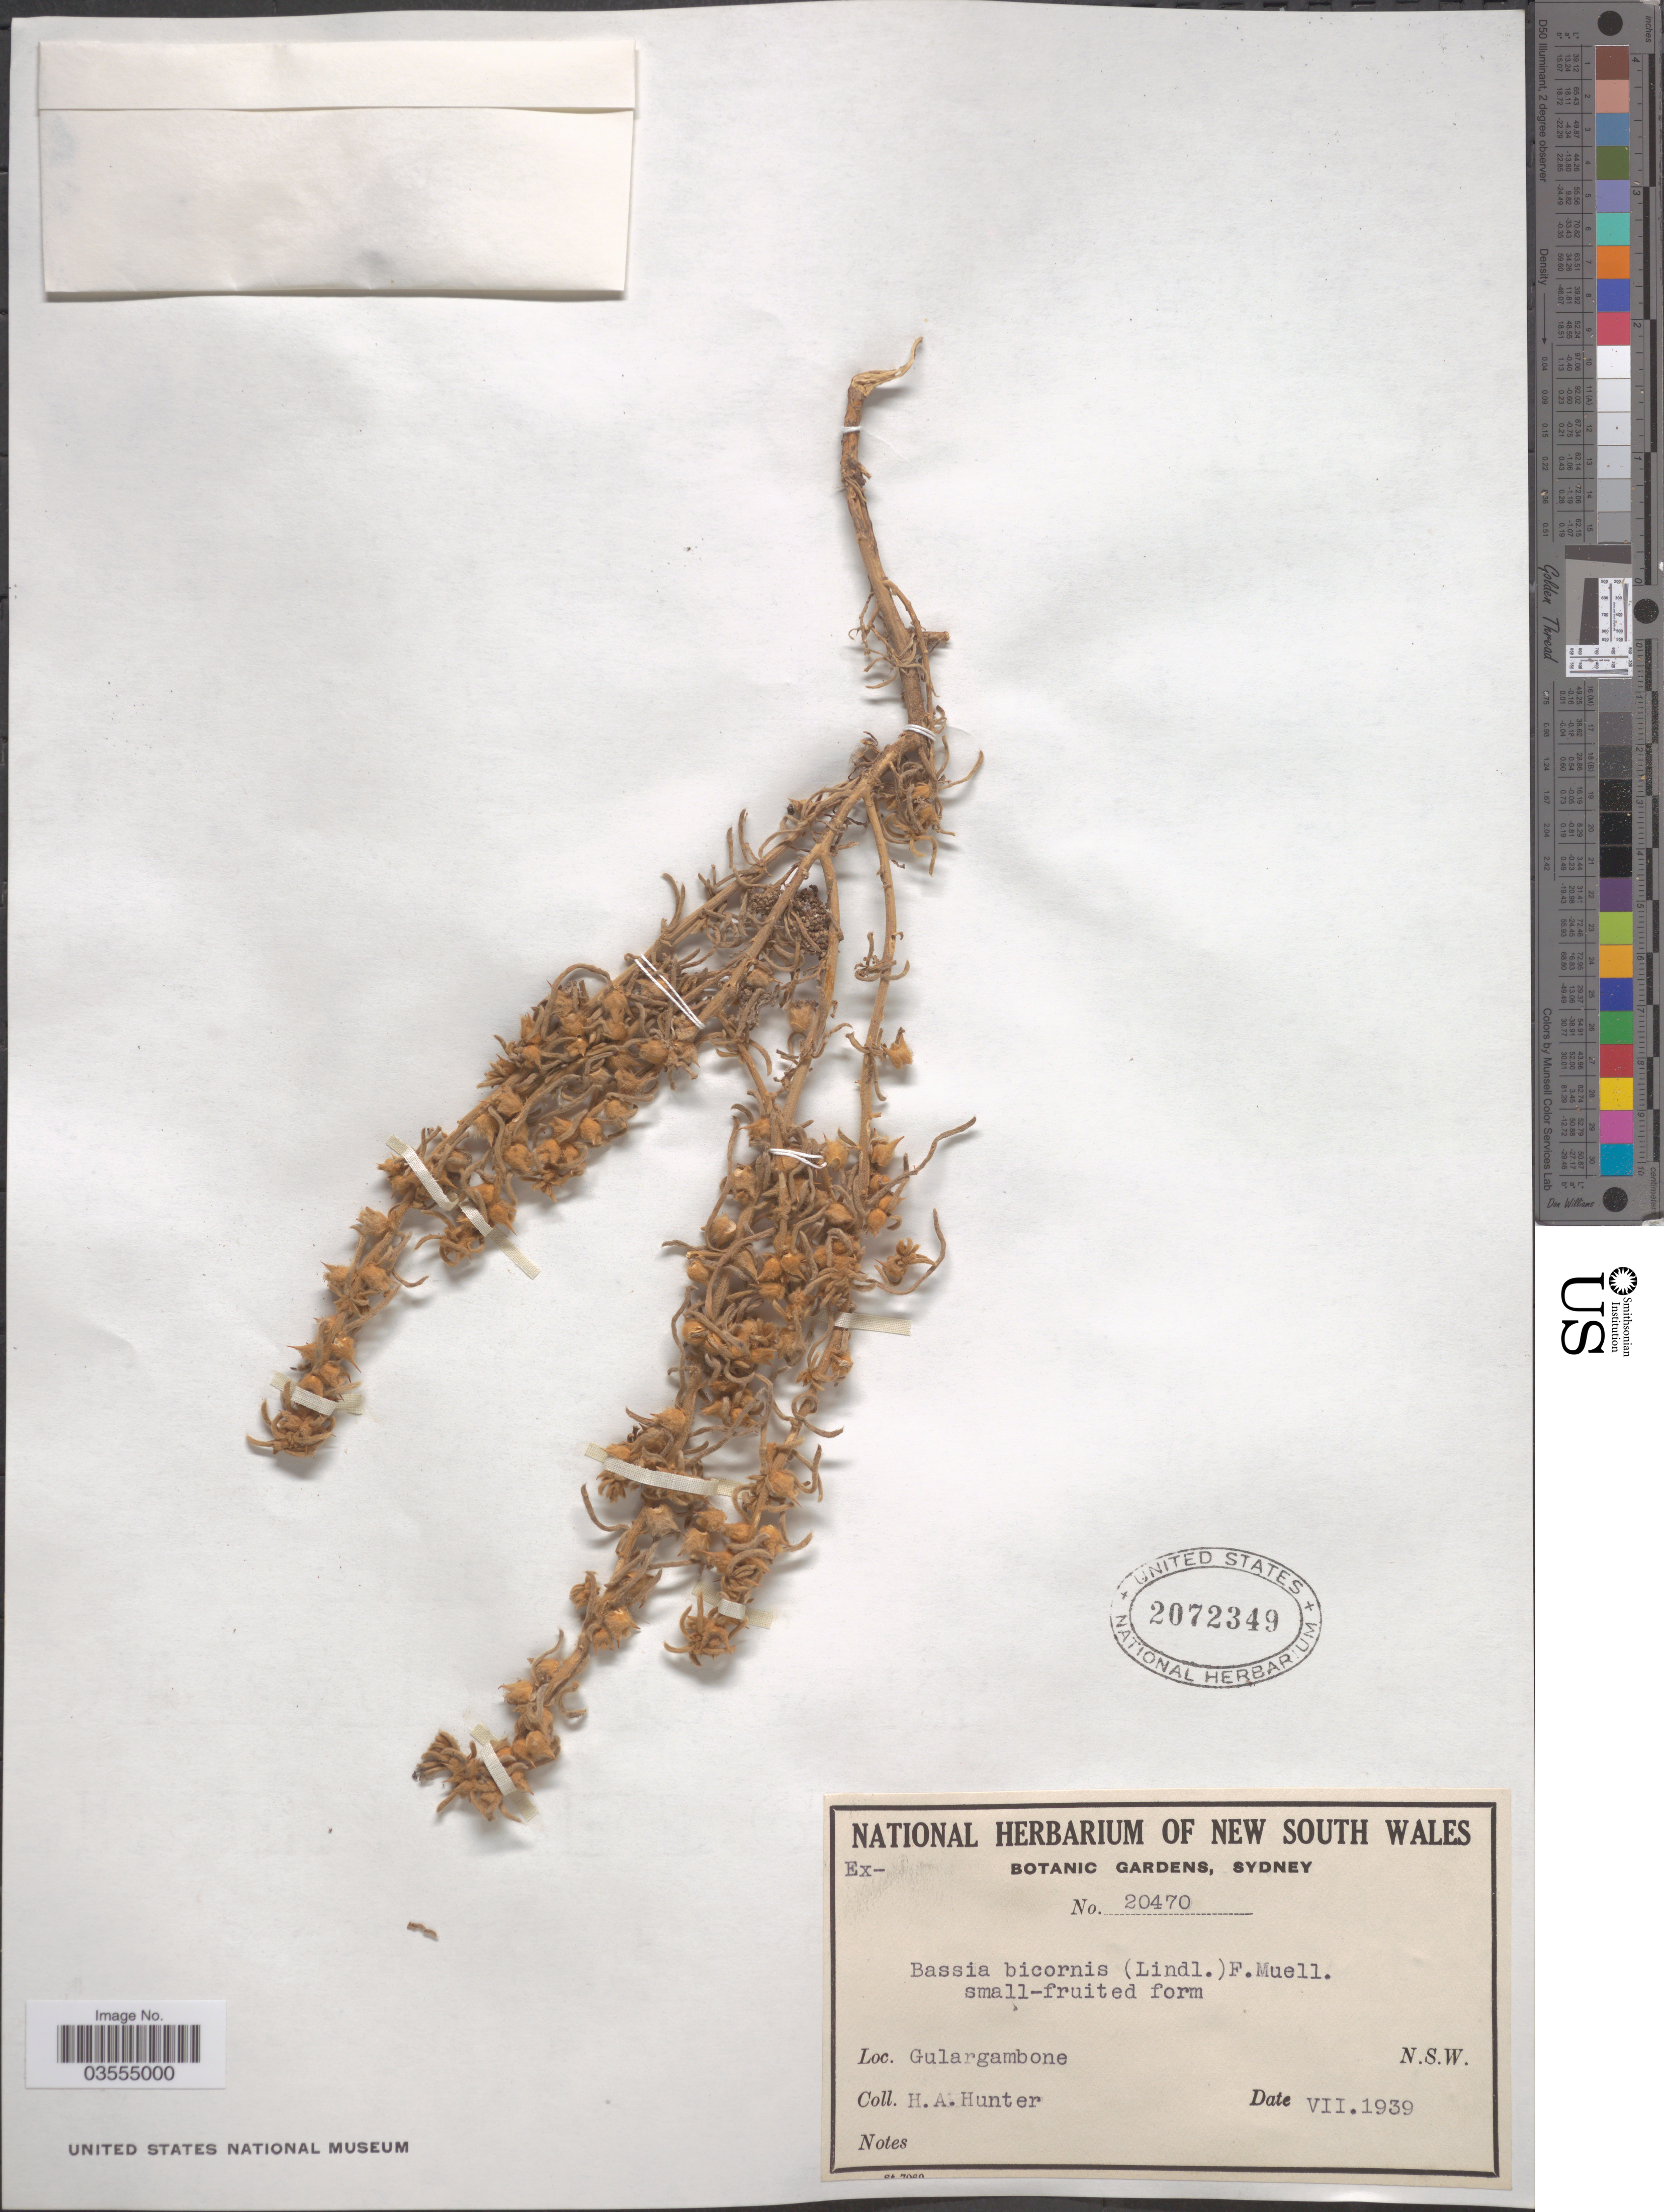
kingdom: Plantae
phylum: Tracheophyta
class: Magnoliopsida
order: Caryophyllales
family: Amaranthaceae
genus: Sclerolaena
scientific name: Sclerolaena bicornis var. horrida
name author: Domin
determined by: Wilson, Paul G.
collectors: H. Hunter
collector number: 20470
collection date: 1939-07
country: Australia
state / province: New South Wales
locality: Gulargambone.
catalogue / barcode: US 2072349